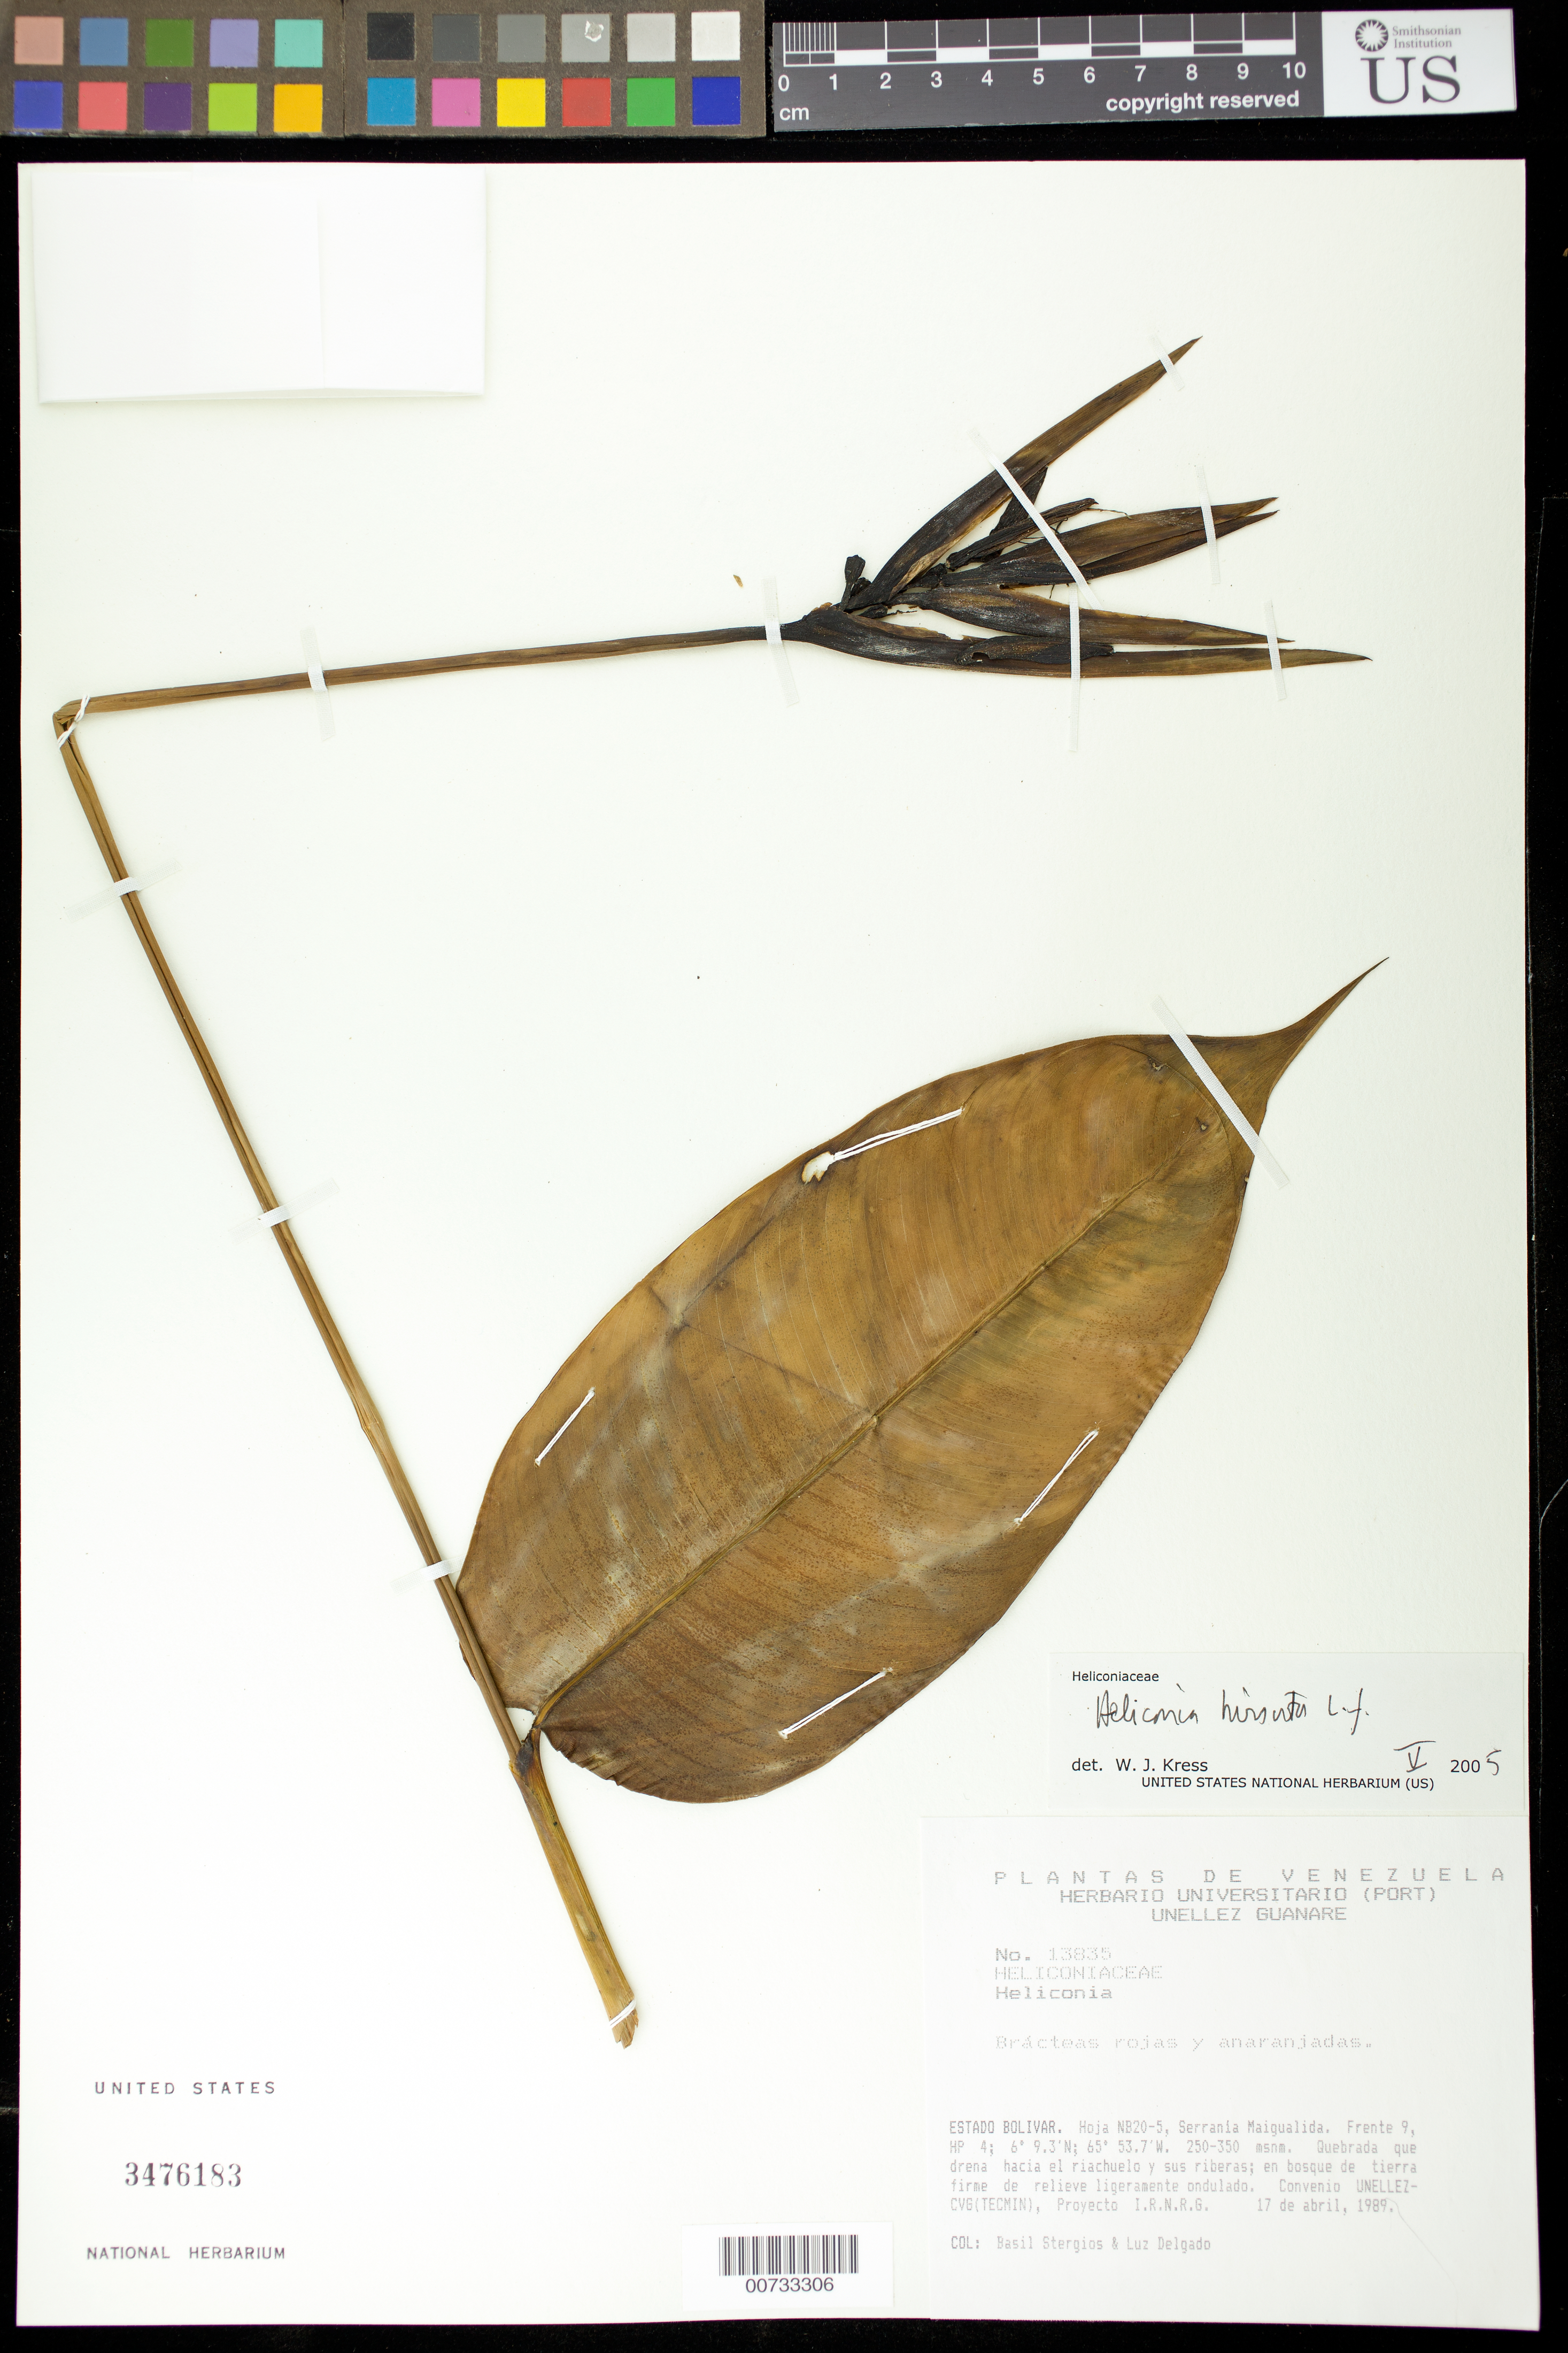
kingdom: Plantae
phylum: Tracheophyta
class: Liliopsida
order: Zingiberales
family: Heliconiaceae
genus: Heliconia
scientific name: Heliconia hirsuta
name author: L. f.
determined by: Kress, W. J., (US), Smithsonian Institution - National Museum of Natural History (UNITED STATES)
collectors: B. G. Stergios & L. Delgado V.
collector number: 13835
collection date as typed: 17 Apr 1989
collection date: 1989-04-17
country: Venezuela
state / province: Bolivar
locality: Serrania Maigualida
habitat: Quebrada que drena hacia el riachelo y sus riberas; en bosque de tierra firme de relieve ligeramente ondulado.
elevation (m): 250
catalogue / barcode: US 3476183